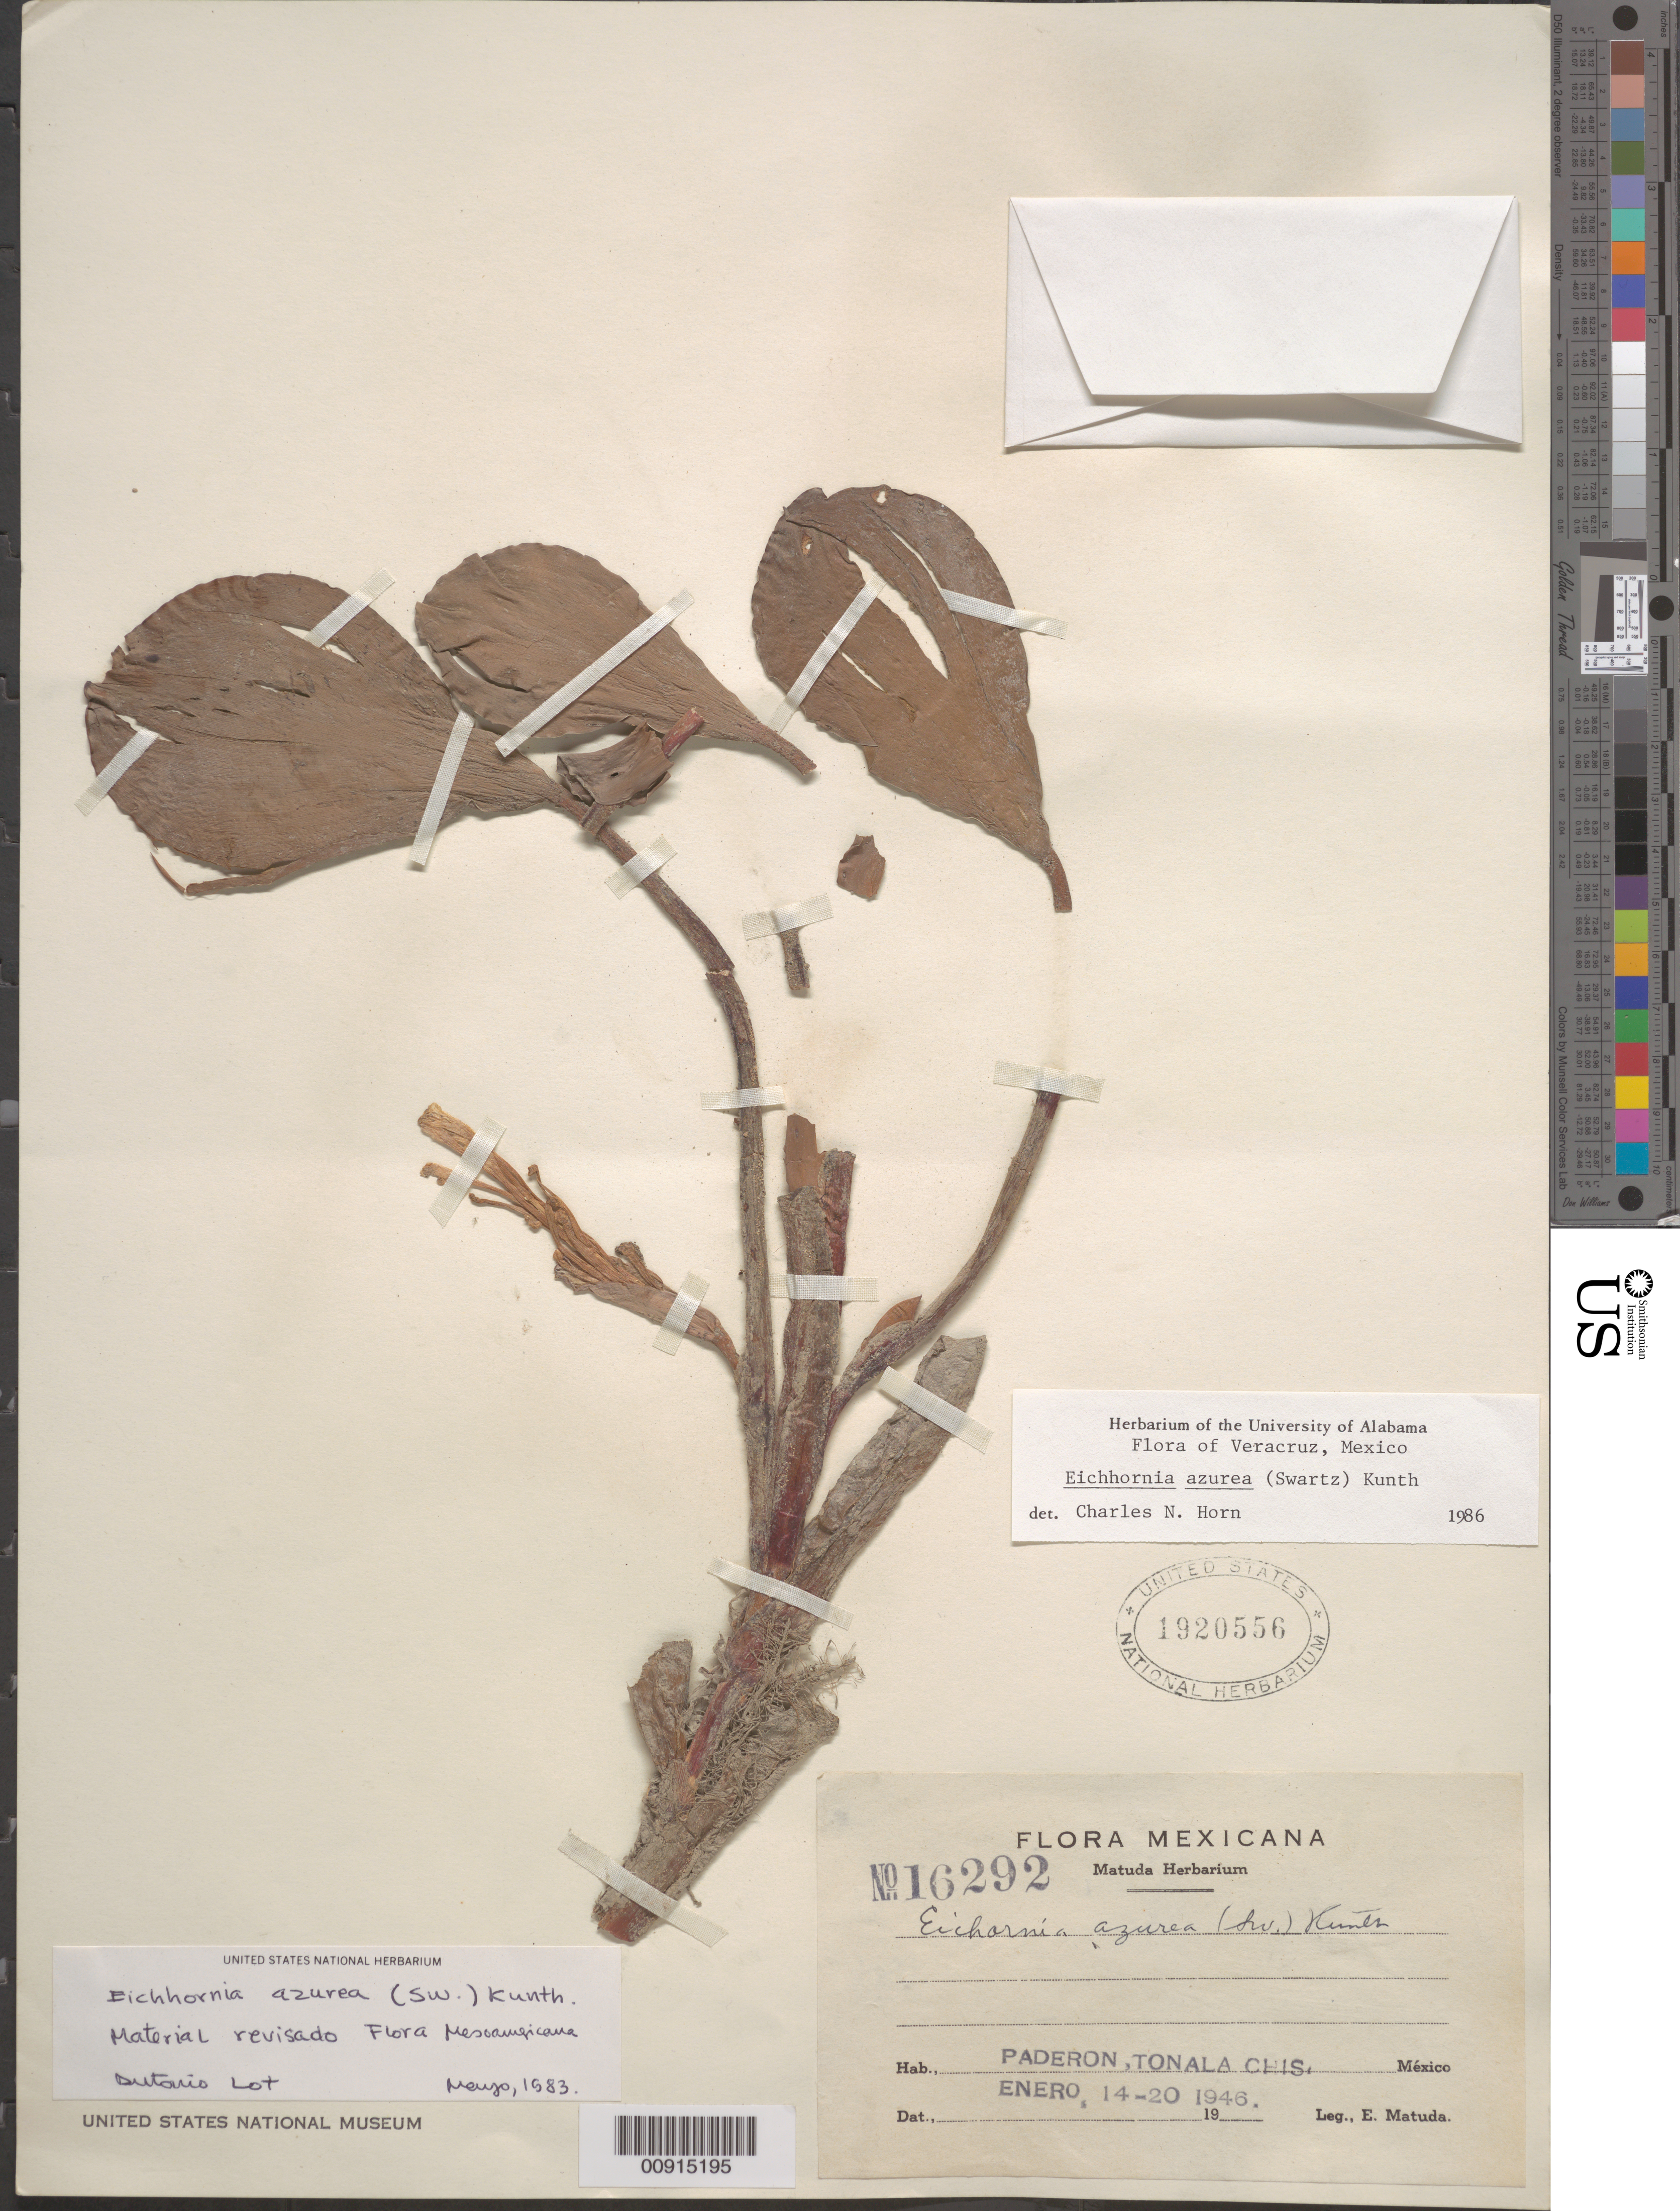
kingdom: Plantae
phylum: Tracheophyta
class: Liliopsida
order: Commelinales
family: Pontederiaceae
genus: Eichhornia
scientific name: Eichhornia azurea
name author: (Sw.) Kunth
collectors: E. Matuda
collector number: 16292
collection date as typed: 14 Jan 1946 to 20 Jan 1946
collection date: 1946-01-14/1946-01-20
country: Mexico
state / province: Chiapas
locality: Paderon, Tonala, Chiapas.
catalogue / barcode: US 1920556